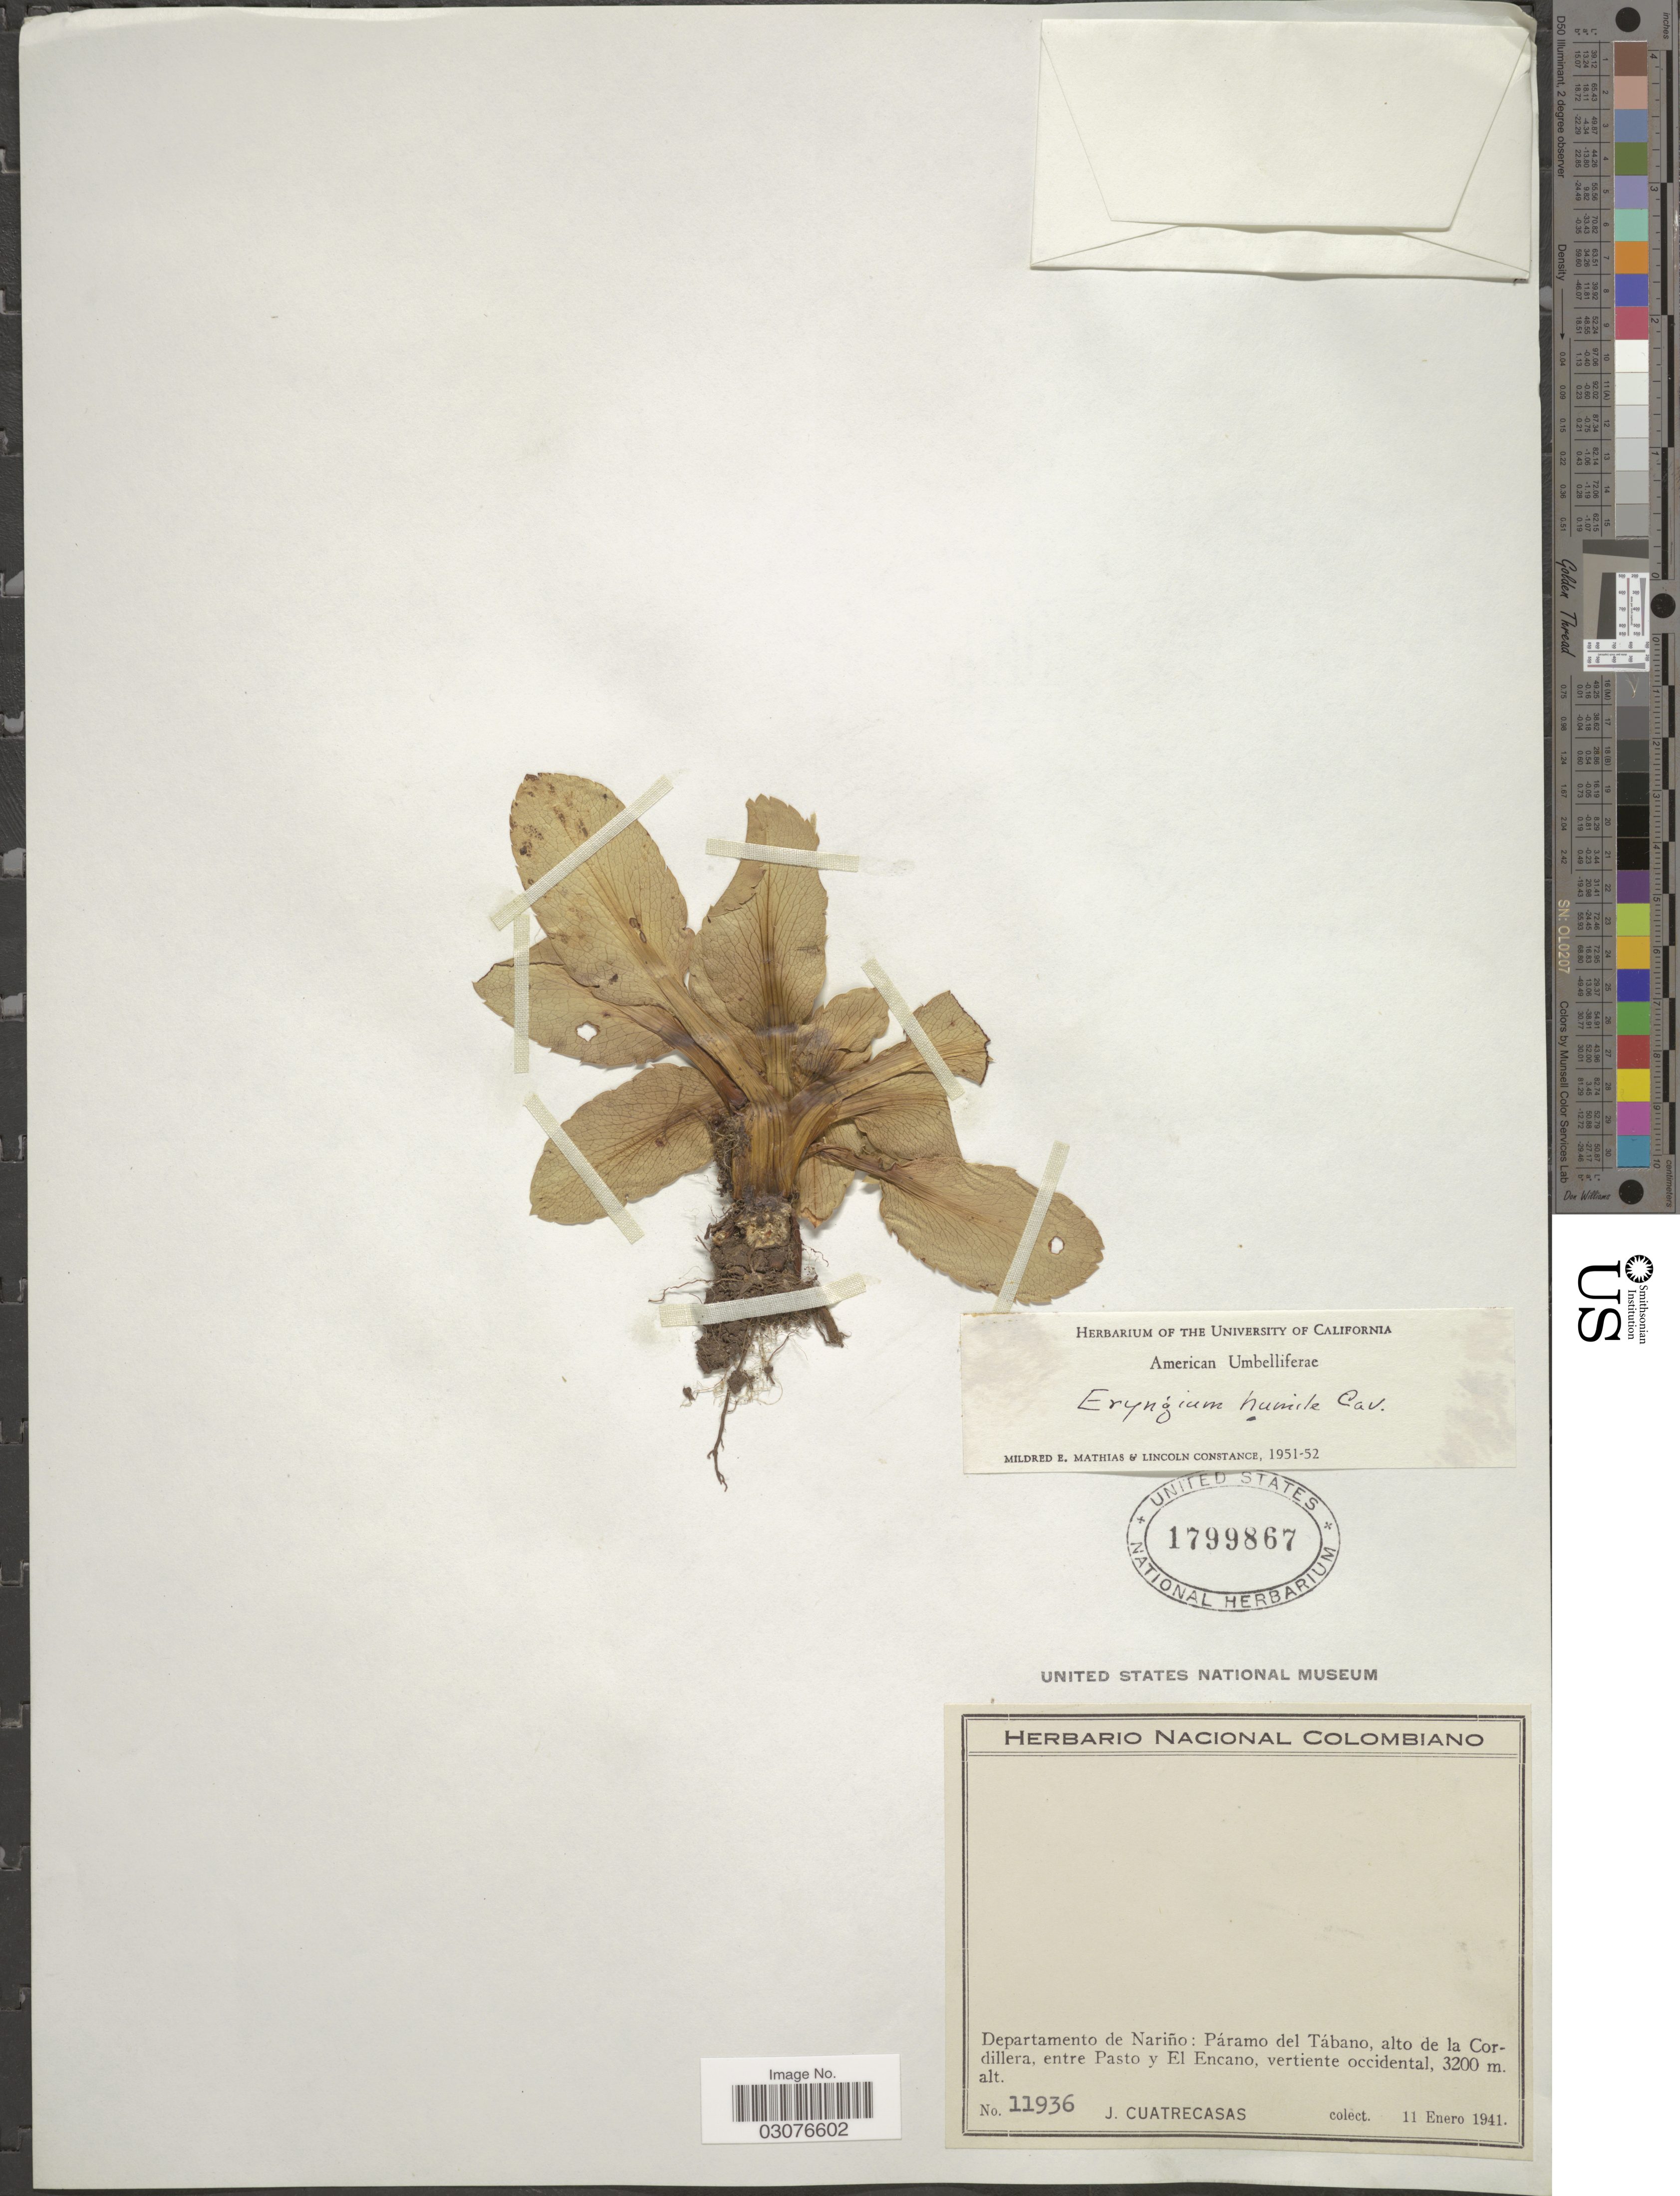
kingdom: Plantae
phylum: Tracheophyta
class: Magnoliopsida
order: Apiales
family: Apiaceae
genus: Eryngium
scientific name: Eryngium bourgatii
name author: Gouan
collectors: J. Cuatrecasas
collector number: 11936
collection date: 1941-01-11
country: Colombia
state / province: Nariño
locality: Departamento de Nariño: Páramo del Tábano, alto de la Cordillera, entre Paso y El Encano, vertiente occidental.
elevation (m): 3200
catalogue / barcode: US 1799867